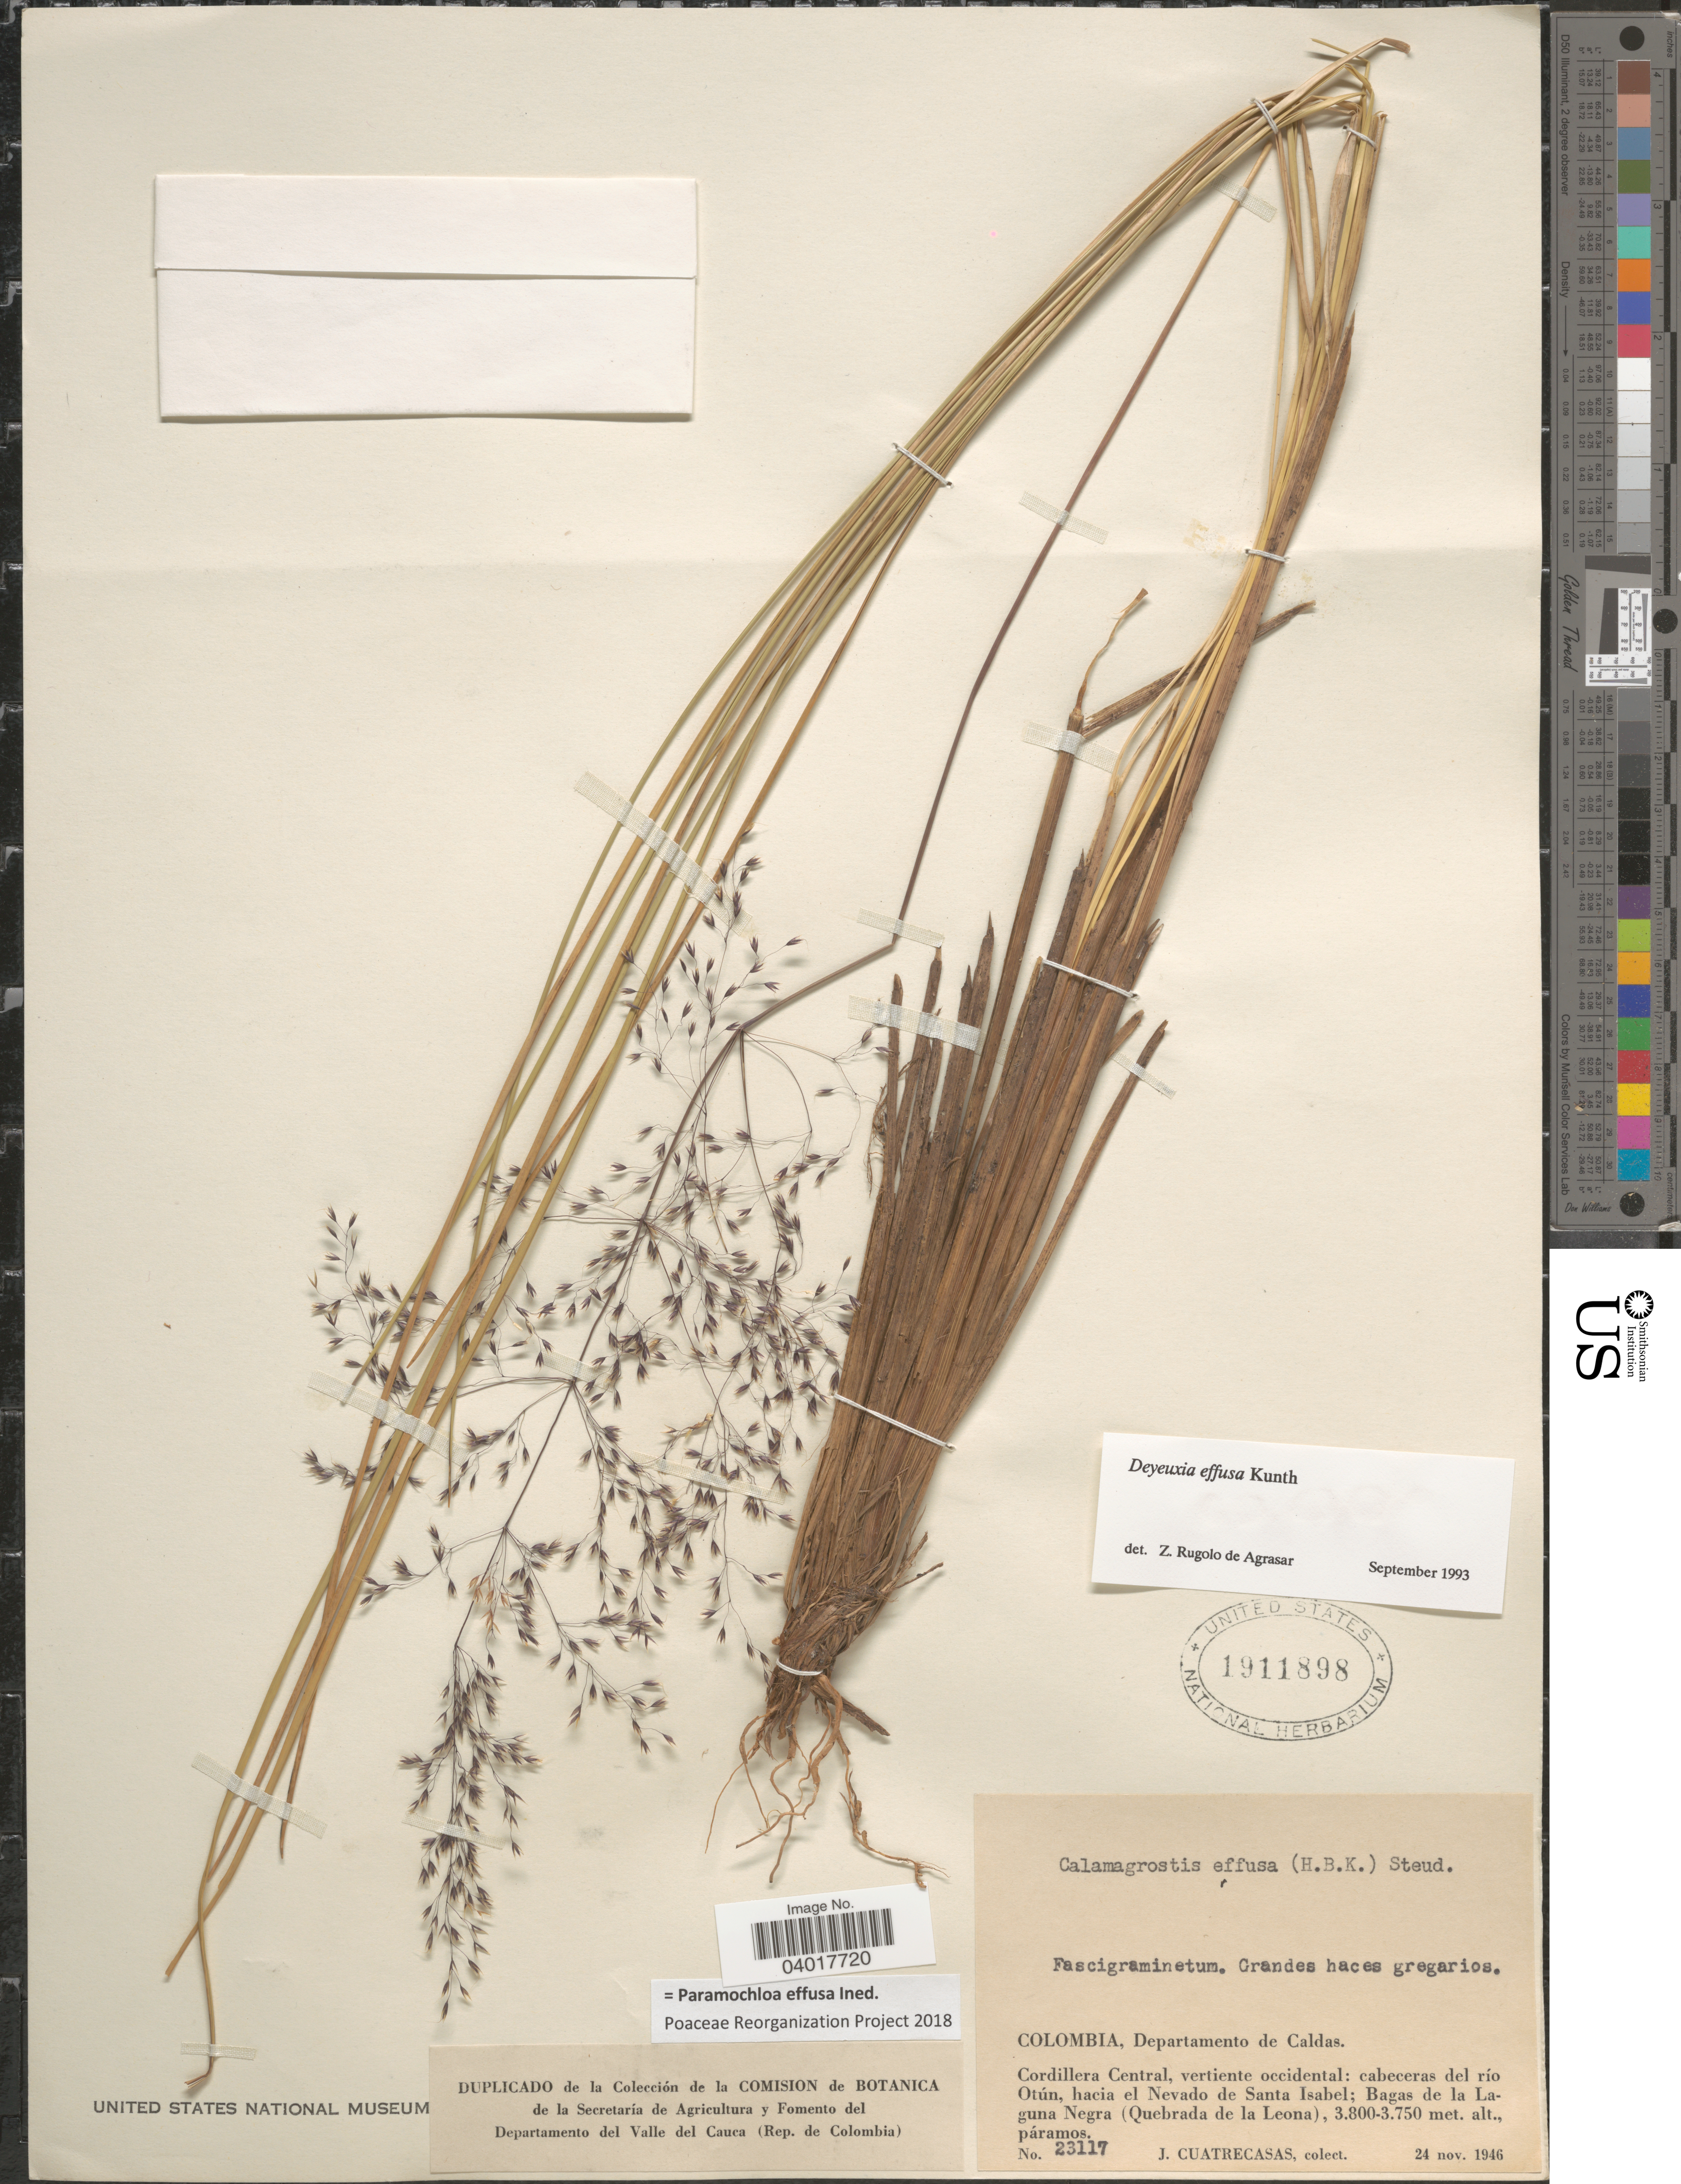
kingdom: Plantae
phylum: Tracheophyta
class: Liliopsida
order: Poales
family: Poaceae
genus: Paramochloa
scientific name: Paramochloa effusa ined.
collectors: J. Cuatrecasas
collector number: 23117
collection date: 1946-11-24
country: Colombia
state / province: Caldas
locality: Departamento del Caldas. Cordillera Central, vertiente occidental: cabeceras del río Otún, hacia el Nevado de Santa Isabel; Bagas de la Laguna Negra (Quebrada de la Leona).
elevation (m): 3750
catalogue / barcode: US 1911898